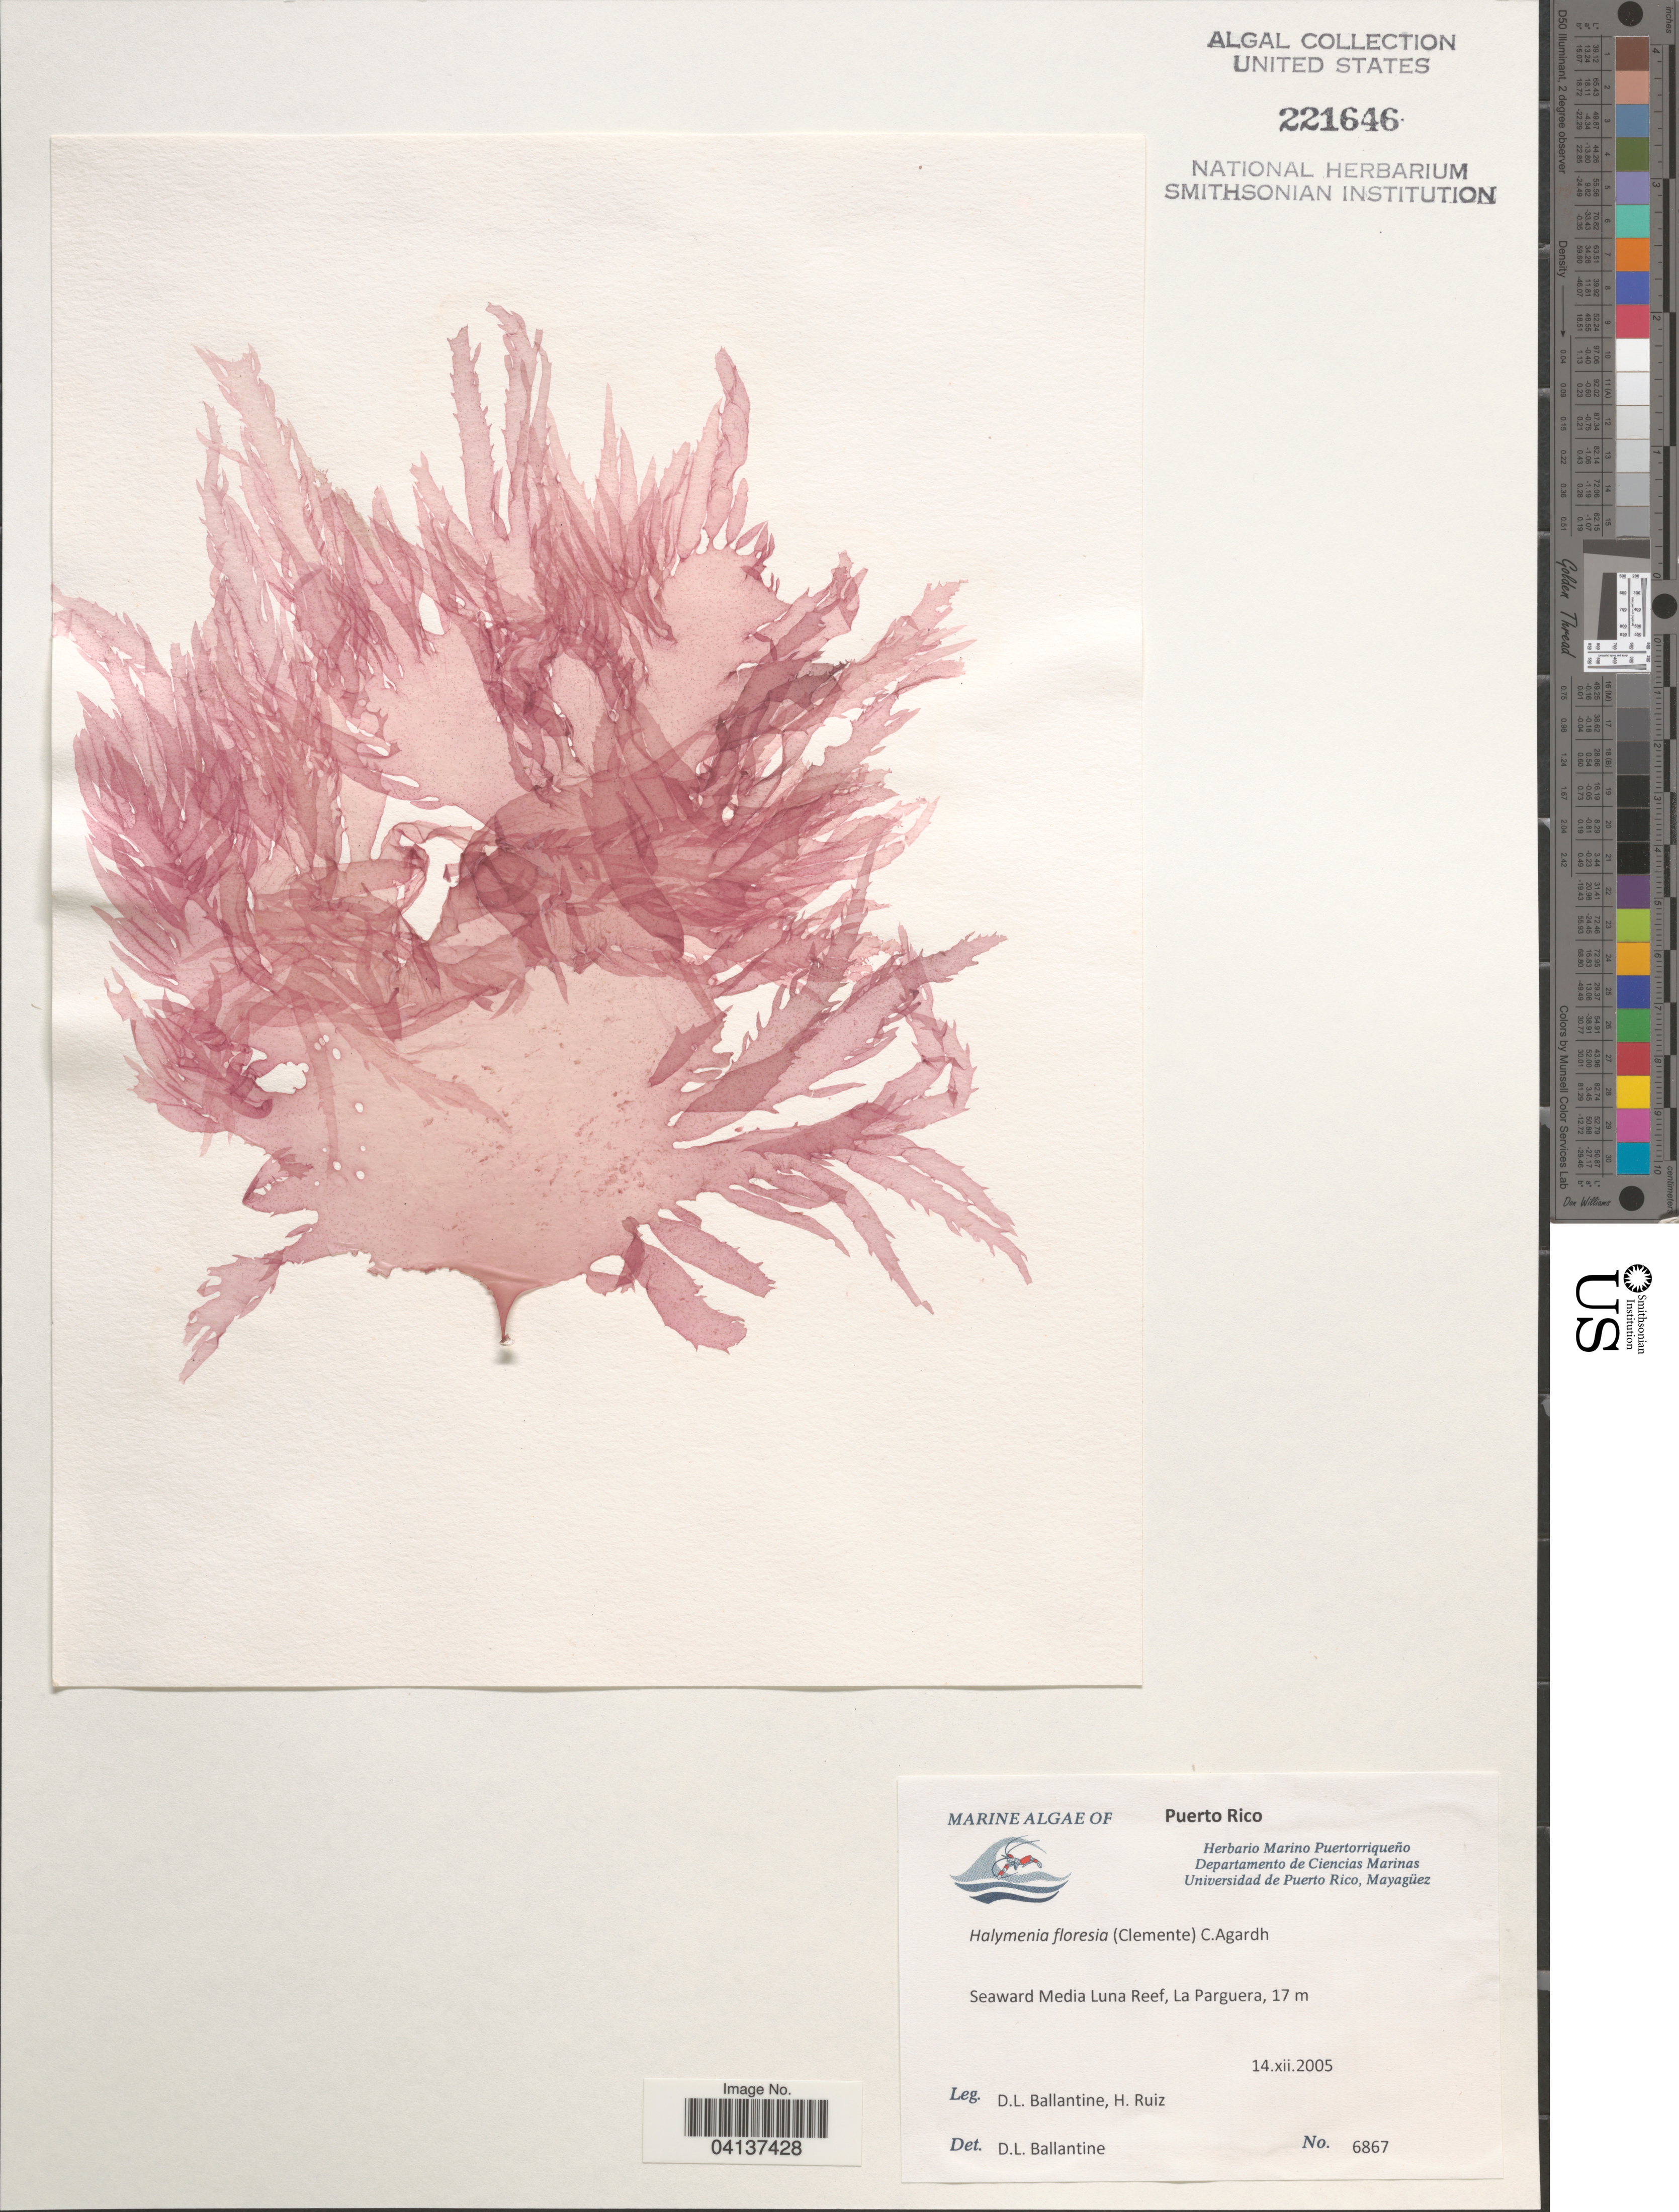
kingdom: Plantae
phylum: Rhodophyta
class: Florideophyceae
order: Halymeniales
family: Halymeniaceae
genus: Halymenia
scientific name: Halymenia floresii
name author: (Clemente) C. Agardh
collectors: D.L. Ballantine & H. Ruiz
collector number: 6867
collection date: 2005-12-14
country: Puerto Rico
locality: Seaward Media Luna Reef, La Parguera.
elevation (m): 17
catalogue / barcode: US 221646